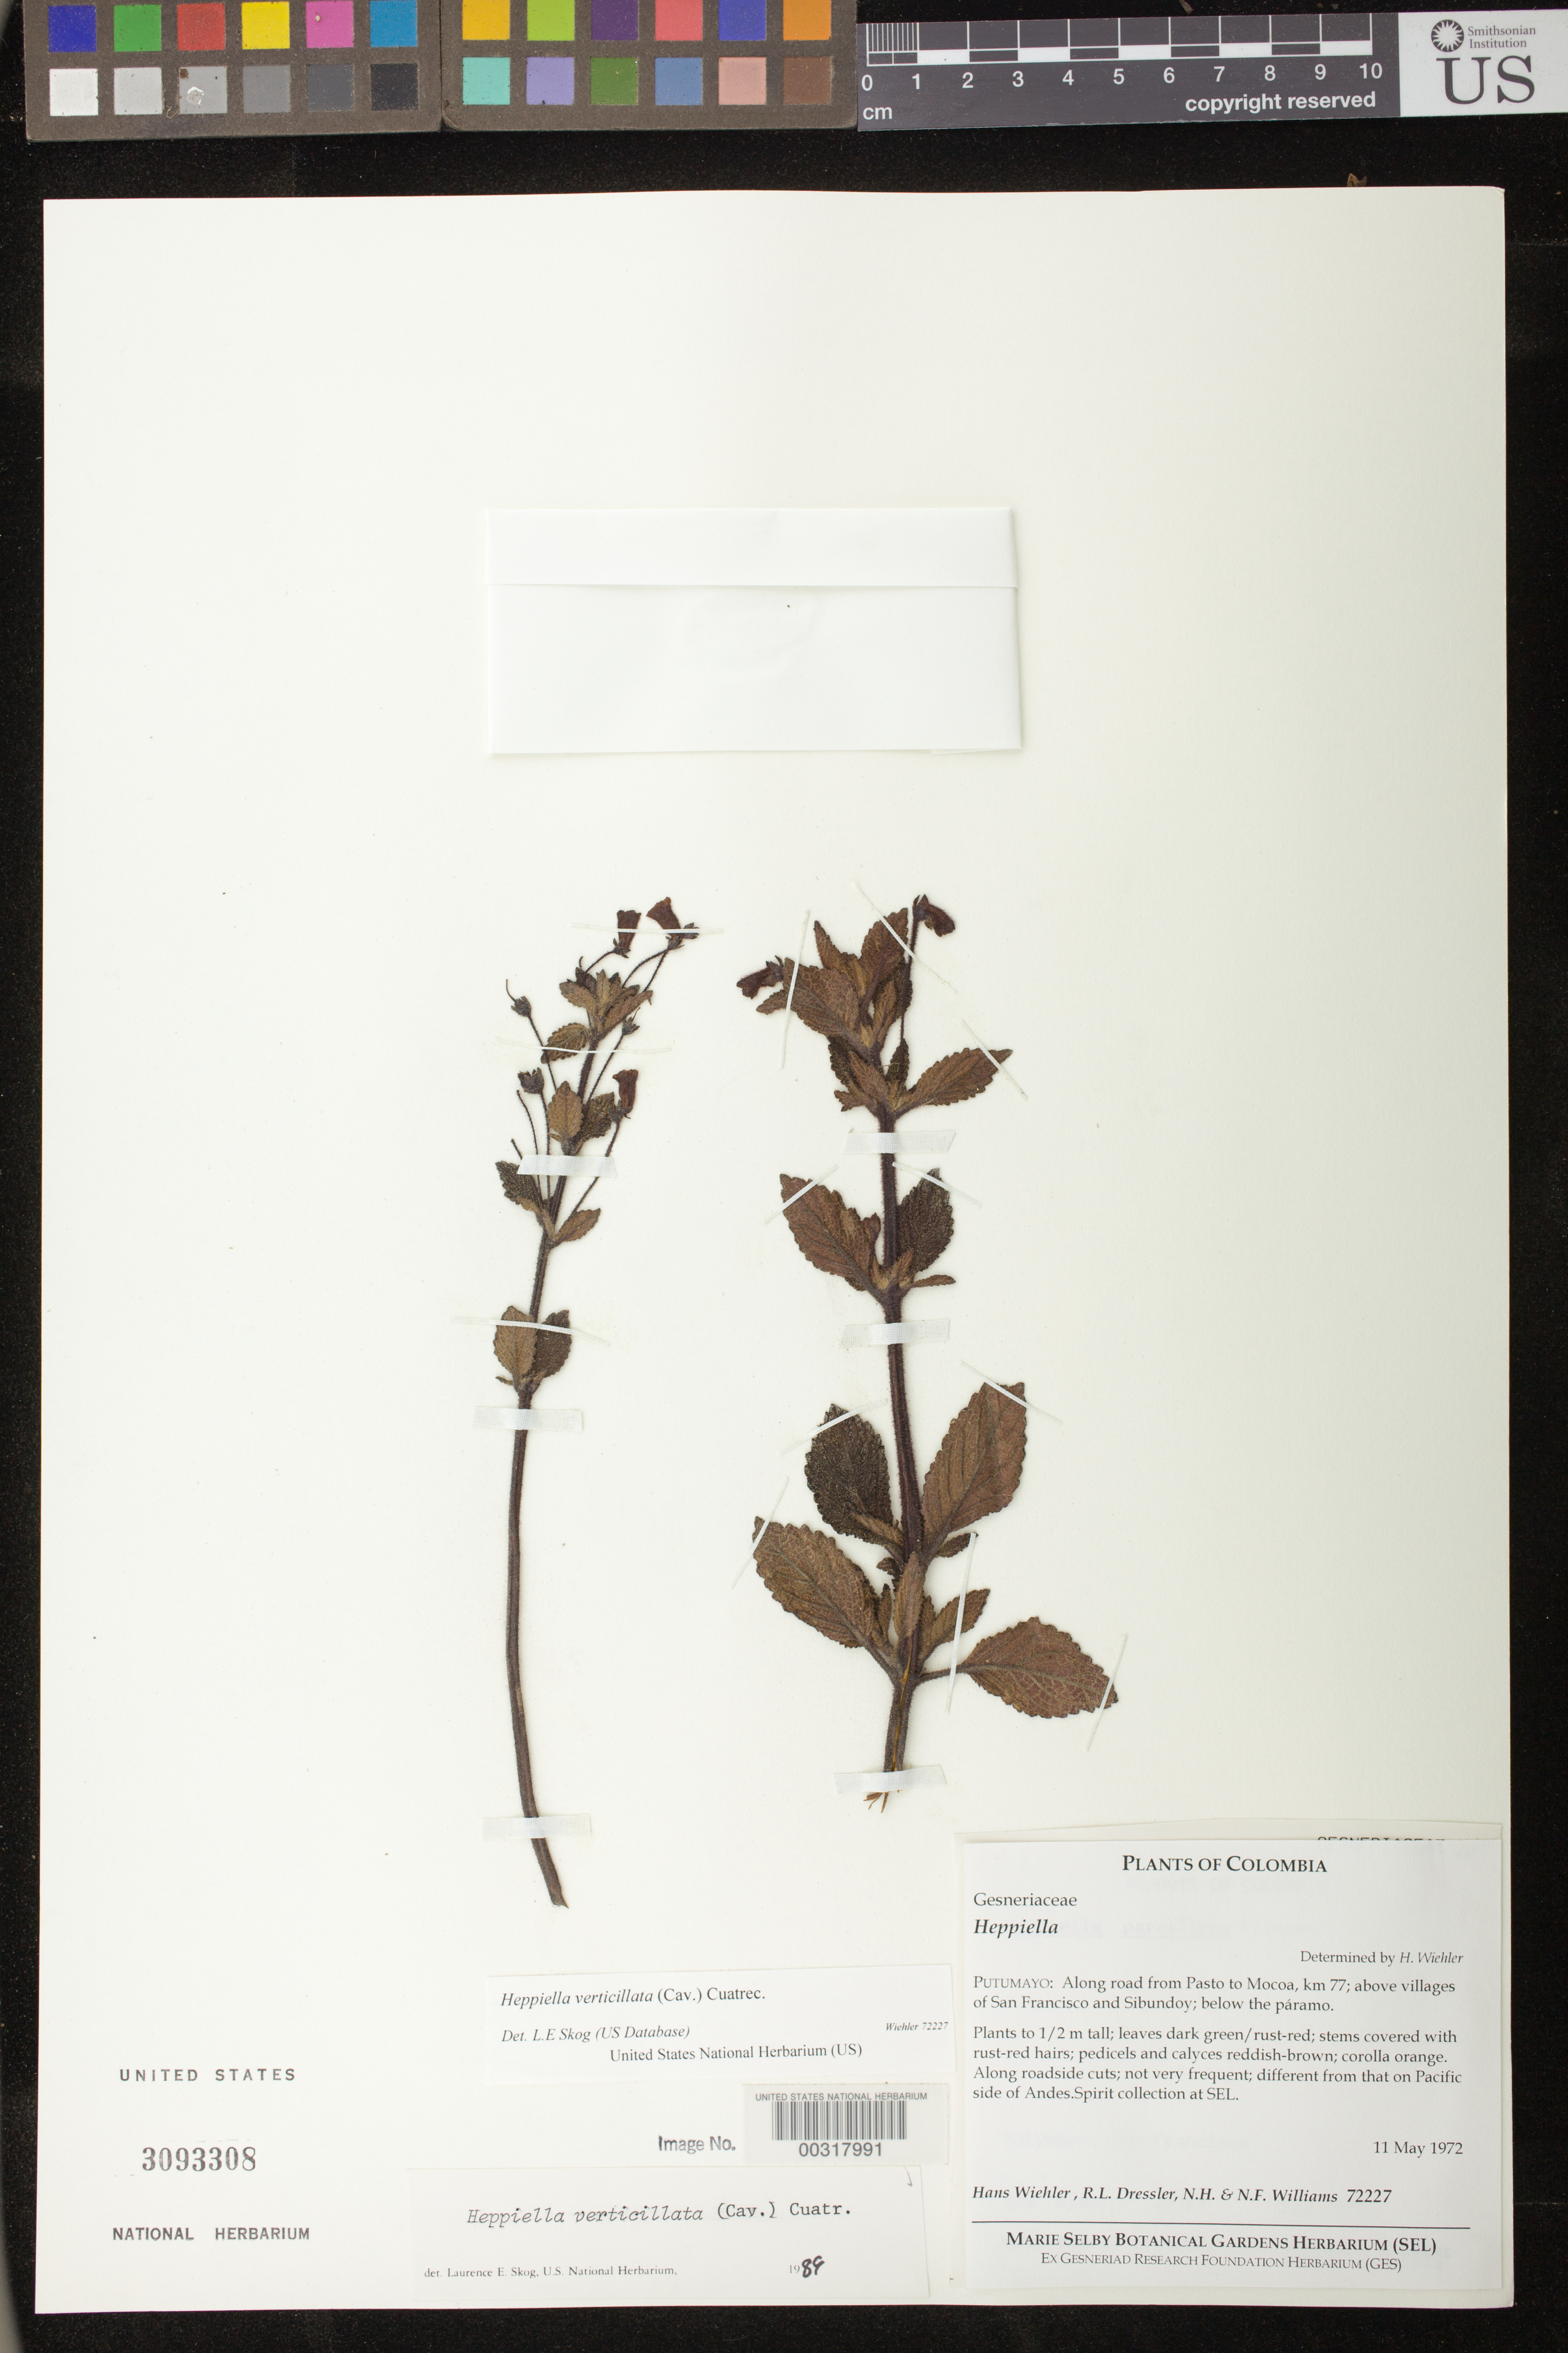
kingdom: Plantae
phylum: Tracheophyta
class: Magnoliopsida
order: Lamiales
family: Gesneriaceae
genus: Heppiella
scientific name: Heppiella verticillata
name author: (Cav.) Cuatrec.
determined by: Skog, Laurence E.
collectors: H. J. Wiehler, R. Dressler, N. H. Williams & N. Williams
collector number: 72227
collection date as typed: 11 May 1972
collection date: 1972-05-11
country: Colombia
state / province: Putumayo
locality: Putumayo: along road from Pasto to Mocoa, km 77; above villages of San Francisco and Sibundoy; below the páramo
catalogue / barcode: US 3093308